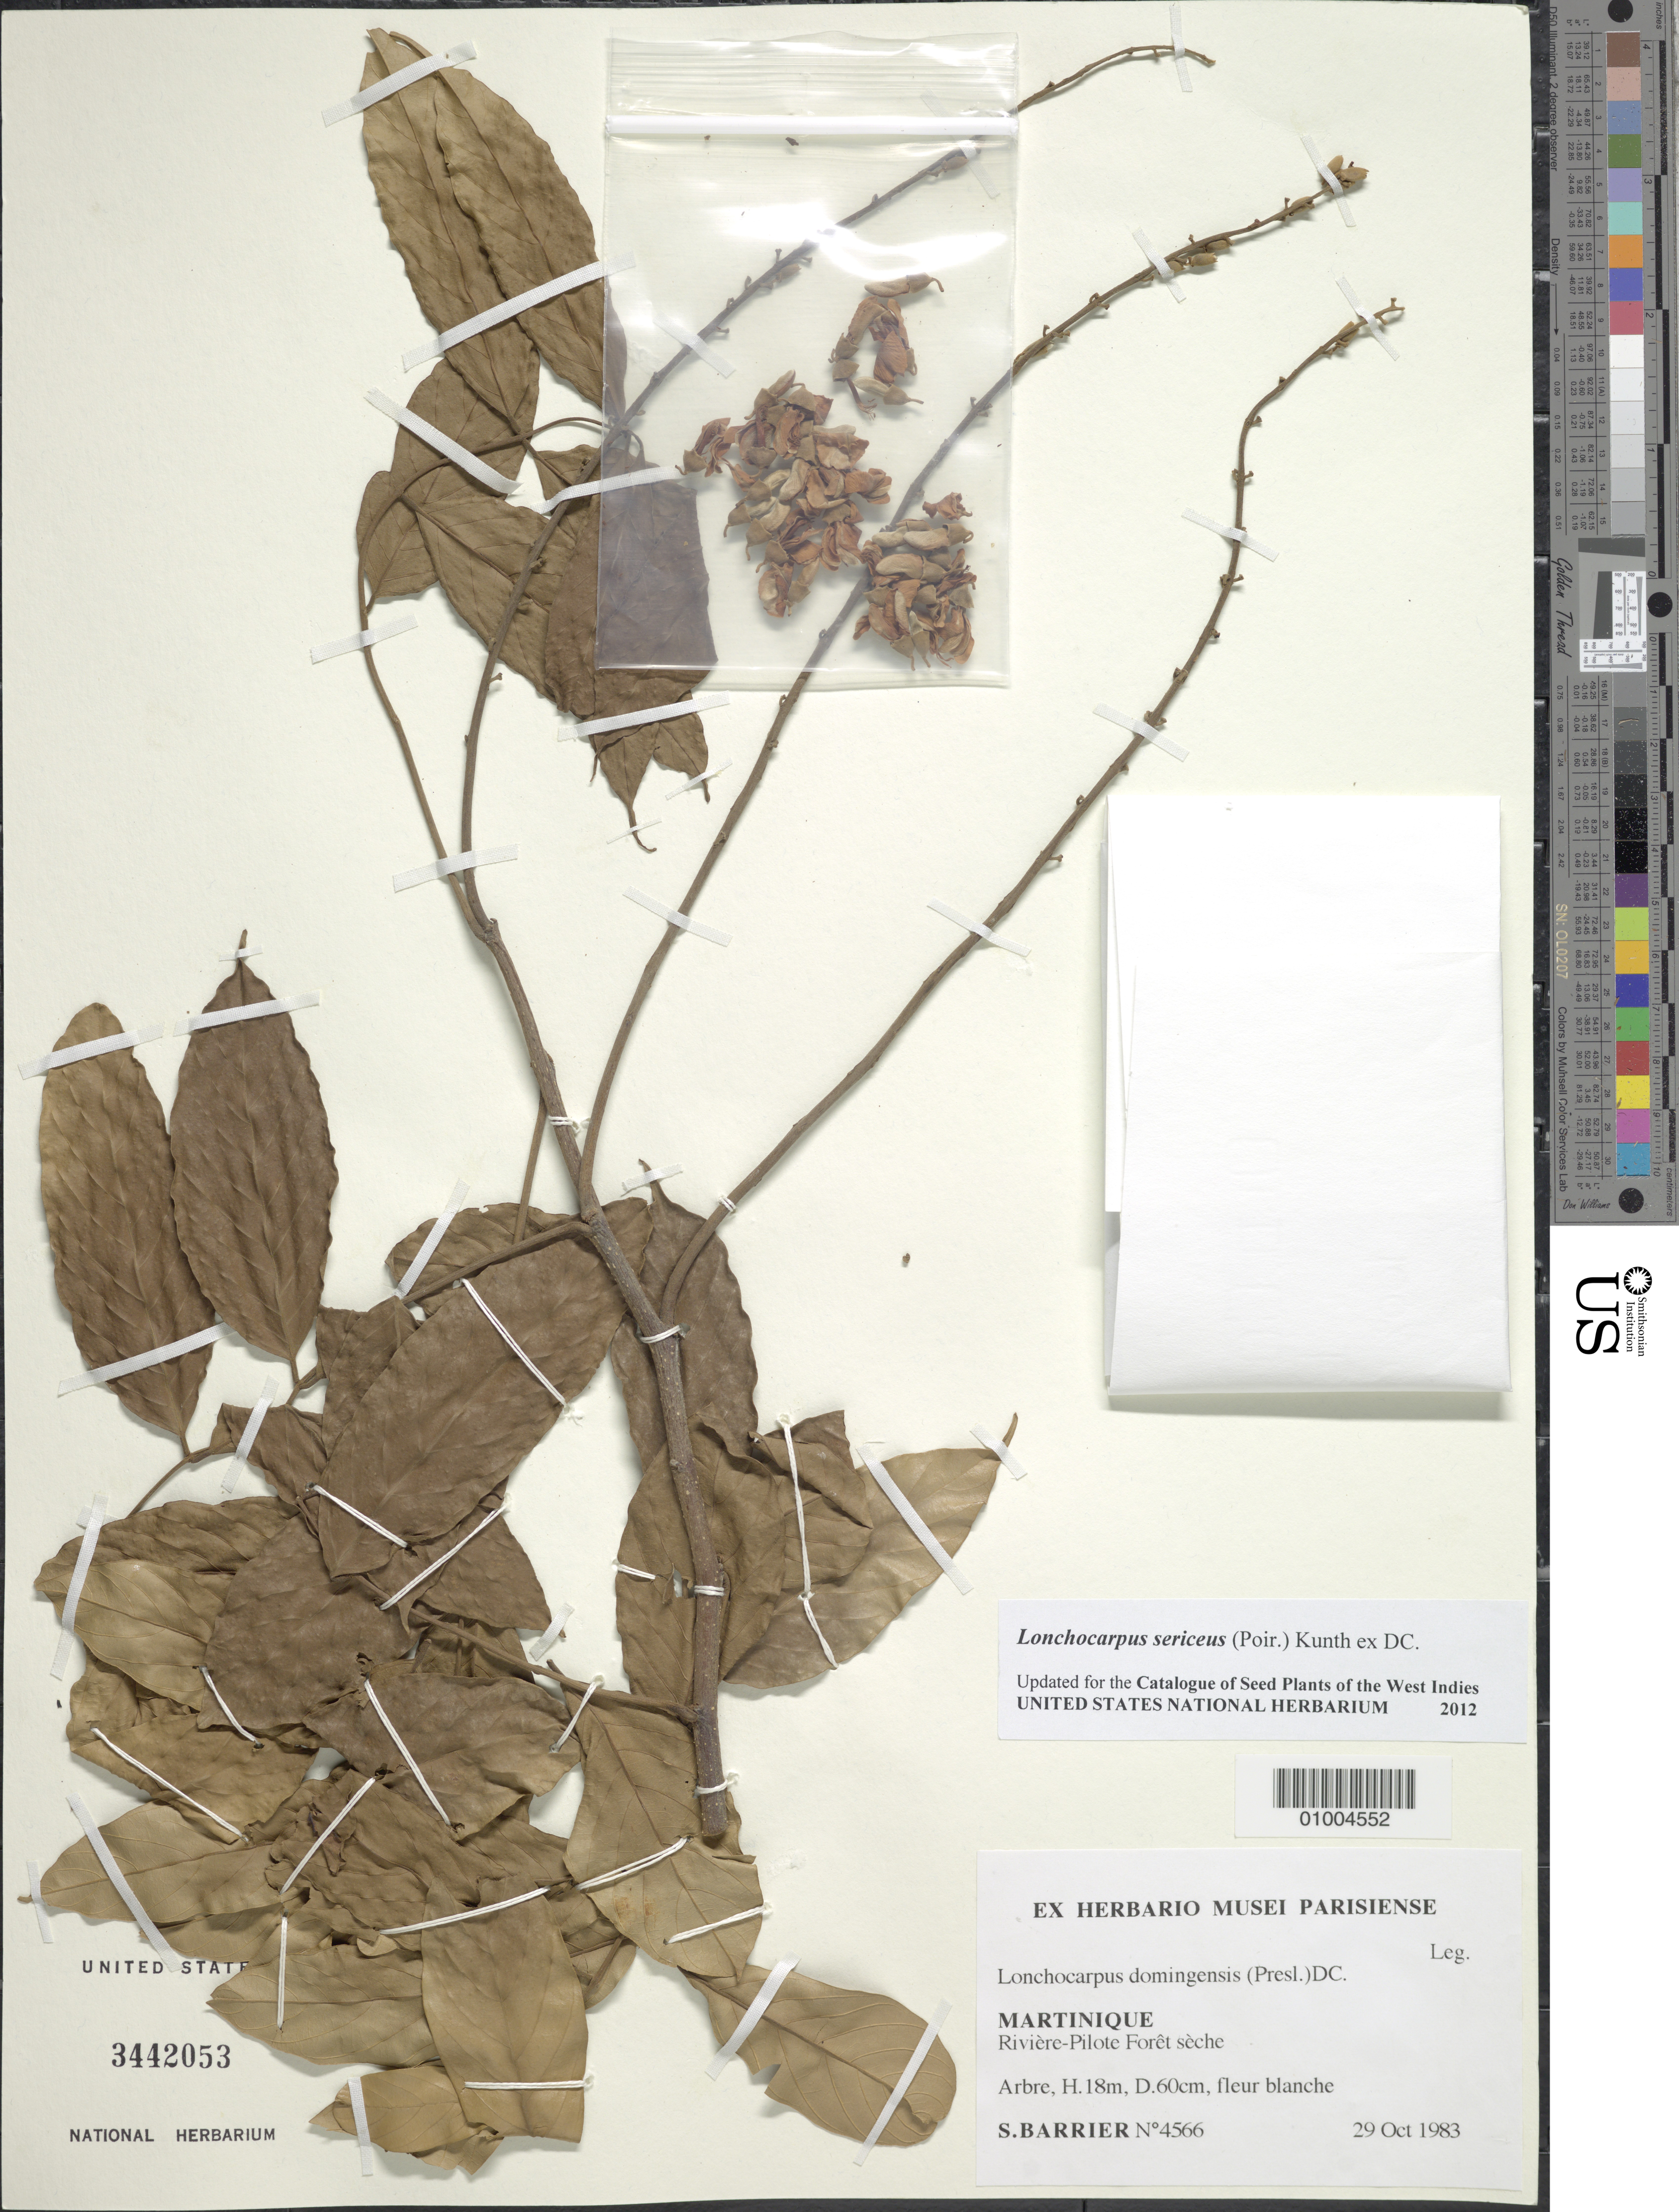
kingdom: Plantae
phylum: Tracheophyta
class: Magnoliopsida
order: Fabales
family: Fabaceae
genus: Lonchocarpus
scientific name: Lonchocarpus sericeus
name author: (Poir.) Kunth ex DC.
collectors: S. Barrier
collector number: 4566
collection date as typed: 29 Oct 1983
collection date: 1983-10-29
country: Martinique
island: Martinique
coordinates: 0 N, 0 E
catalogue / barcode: US 3442053